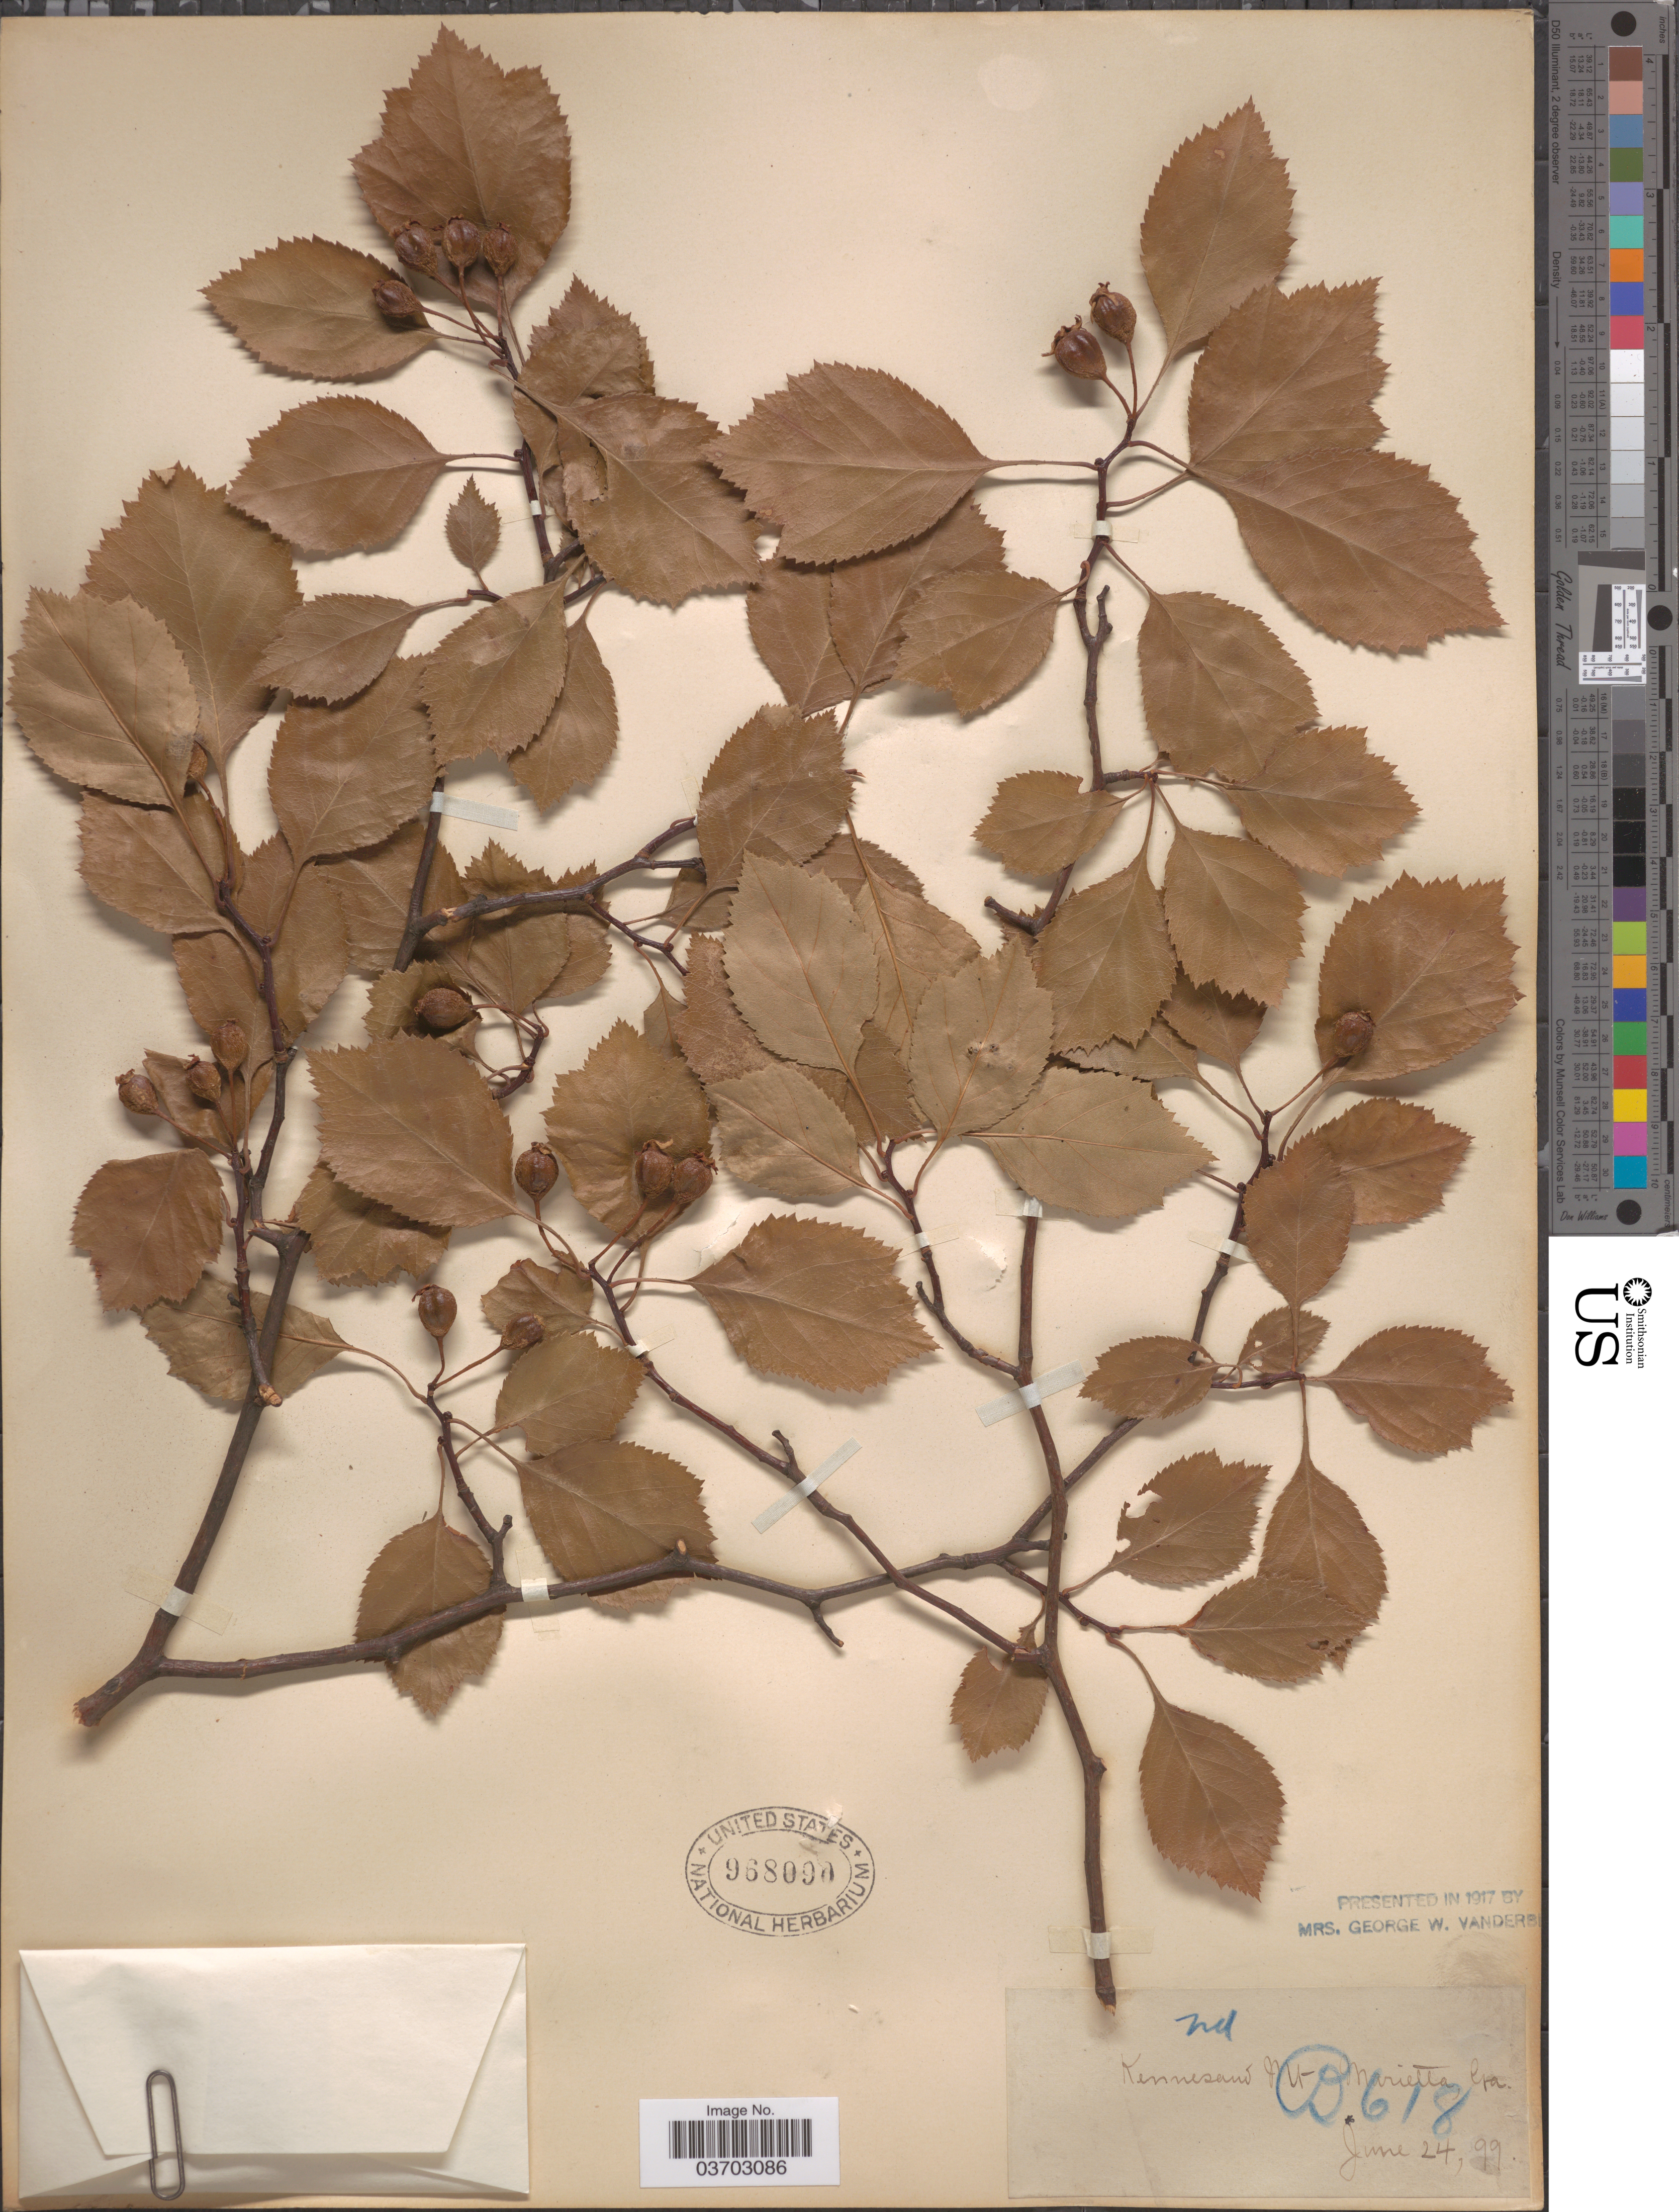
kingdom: Plantae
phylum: Tracheophyta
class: Magnoliopsida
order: Rosales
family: Rosaceae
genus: Crataegus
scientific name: Crataegus sp.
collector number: B618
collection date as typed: Transcribed d/m/y: 24/6/99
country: United States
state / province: Georgia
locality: Kennesaw Mt. Marietta.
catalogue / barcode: US 968090